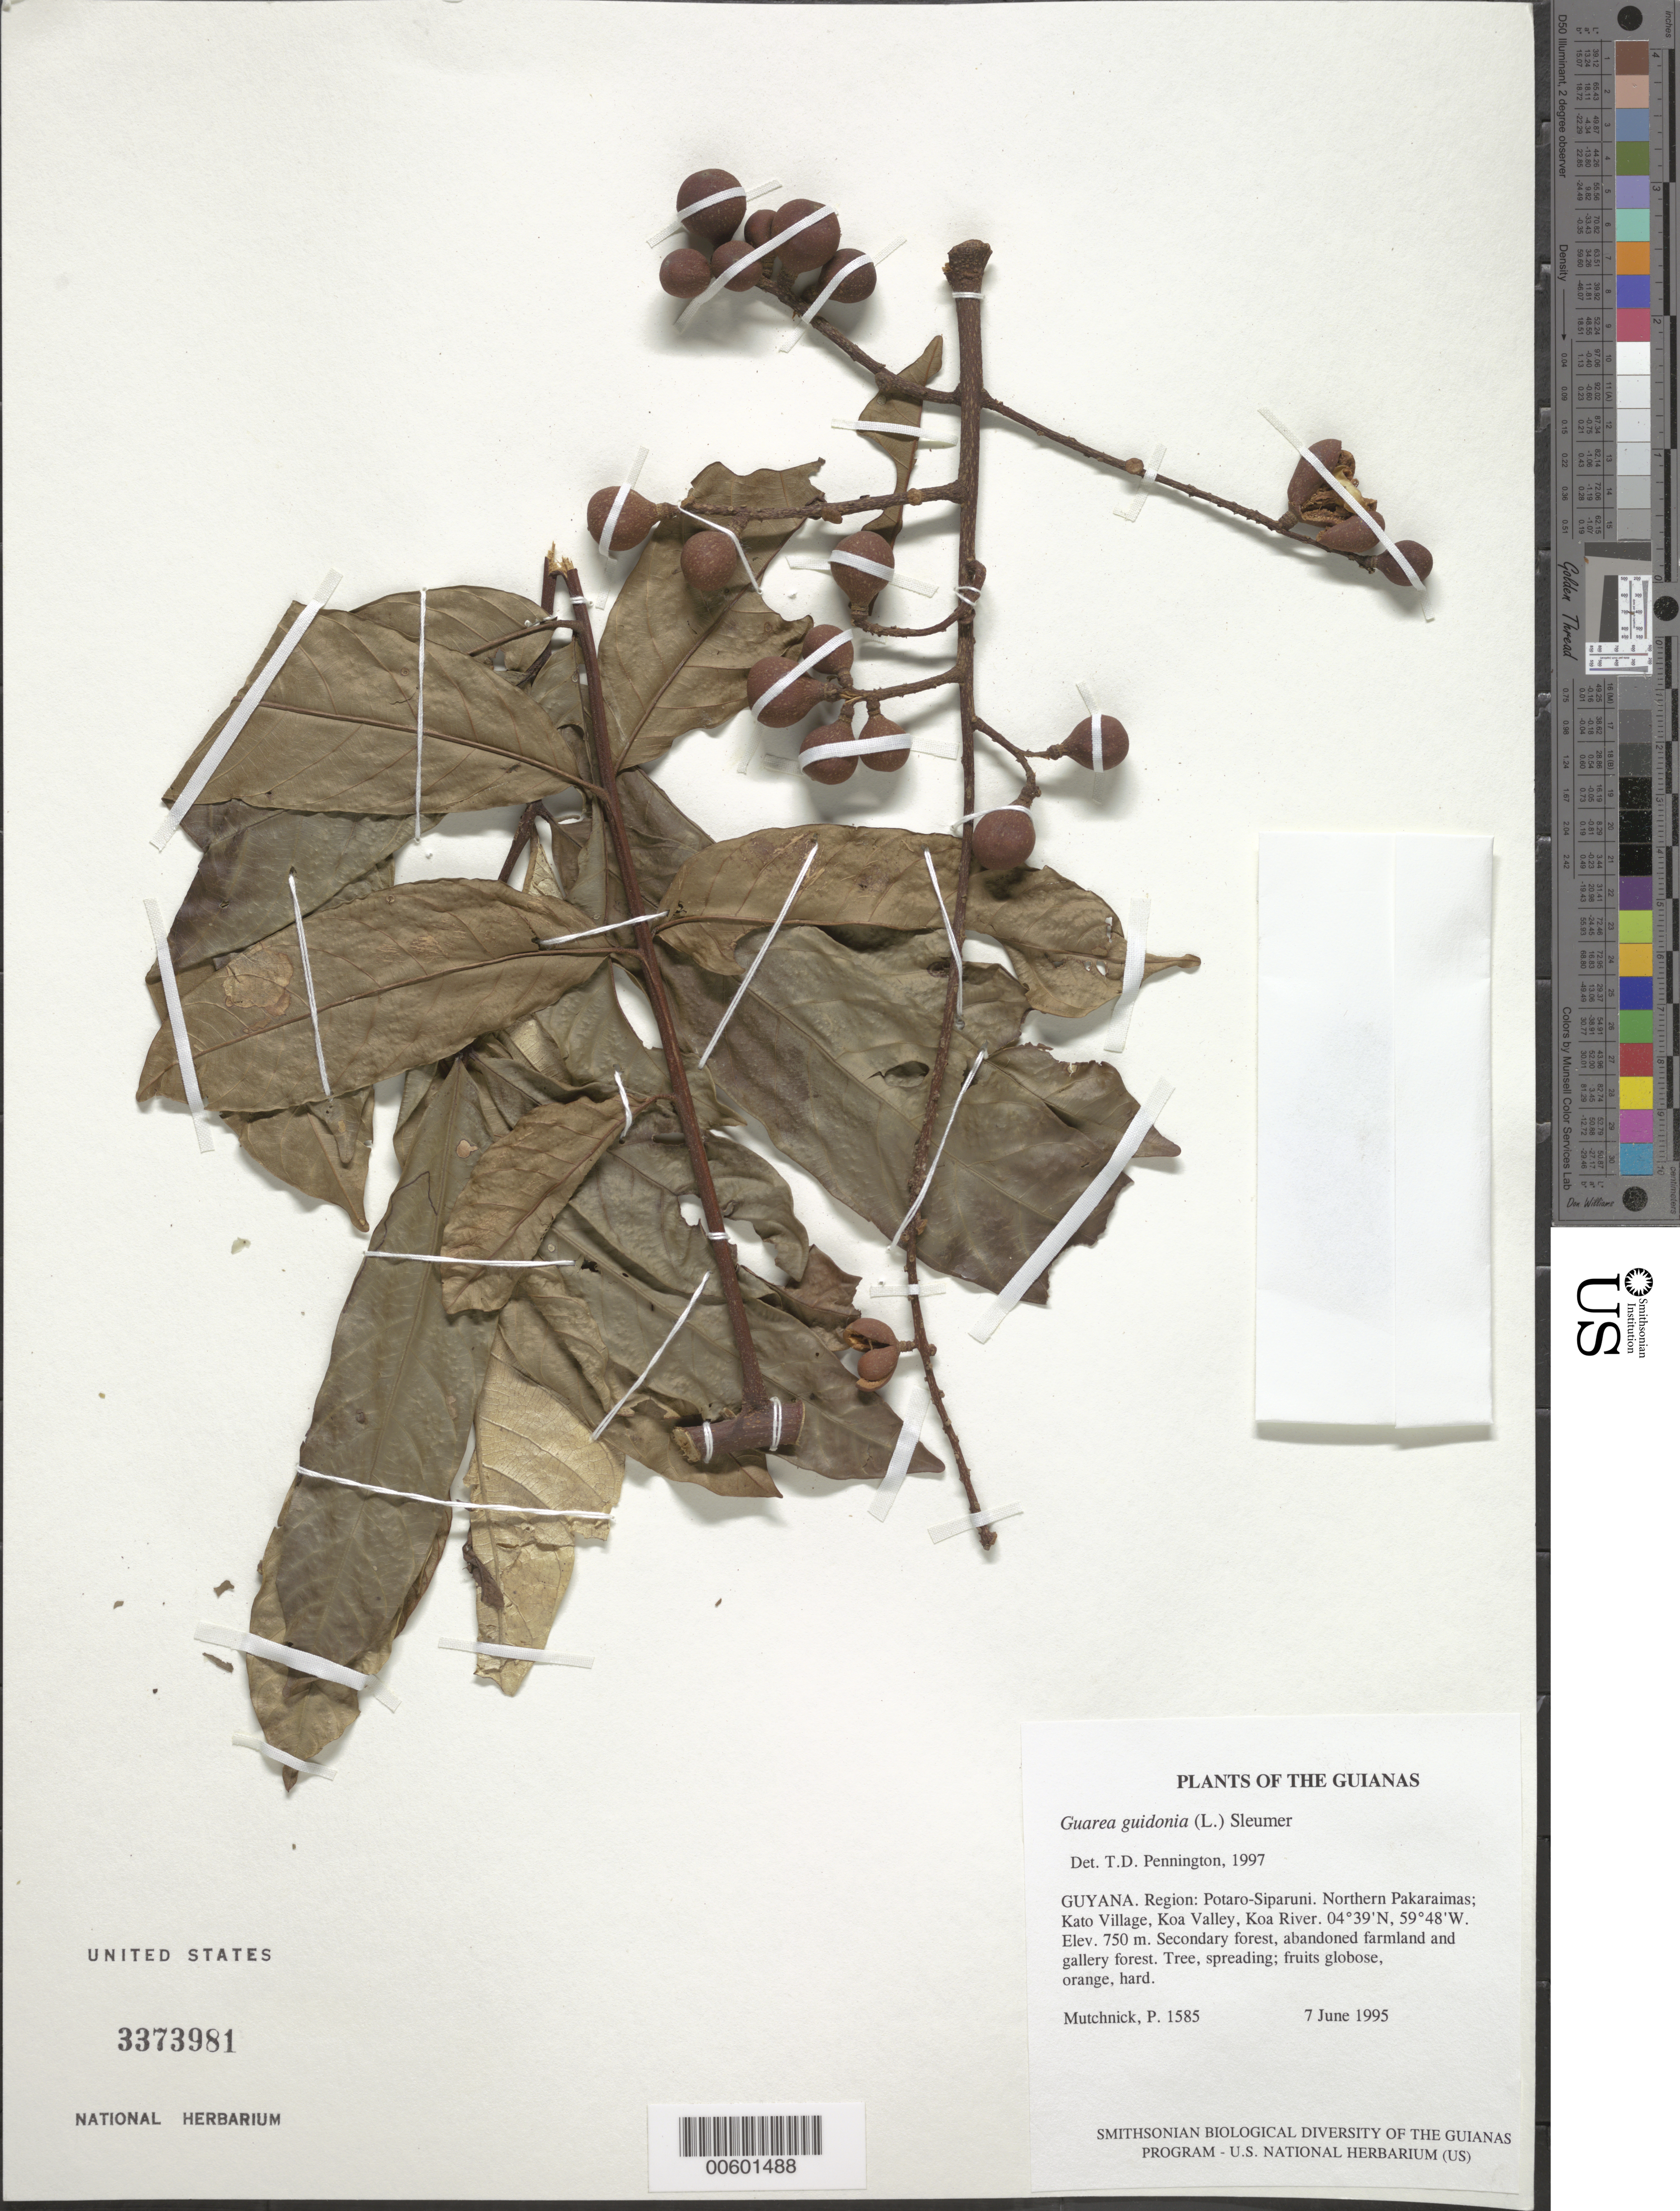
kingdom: Plantae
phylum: Tracheophyta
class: Magnoliopsida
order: Sapindales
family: Meliaceae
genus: Guarea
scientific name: Guarea guidonia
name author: (L.) Sleumer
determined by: Pennington, T. D., (K)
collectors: P. Mutchnick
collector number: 1585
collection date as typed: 7 June 1995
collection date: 1995-06-07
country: Guyana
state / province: Potaro-Siparuni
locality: Northern Pakaraimas; Kato Village, Koa Valley, Koa River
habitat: Secondary forest, abandoned farmland and gallery forest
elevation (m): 750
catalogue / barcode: US 3373981